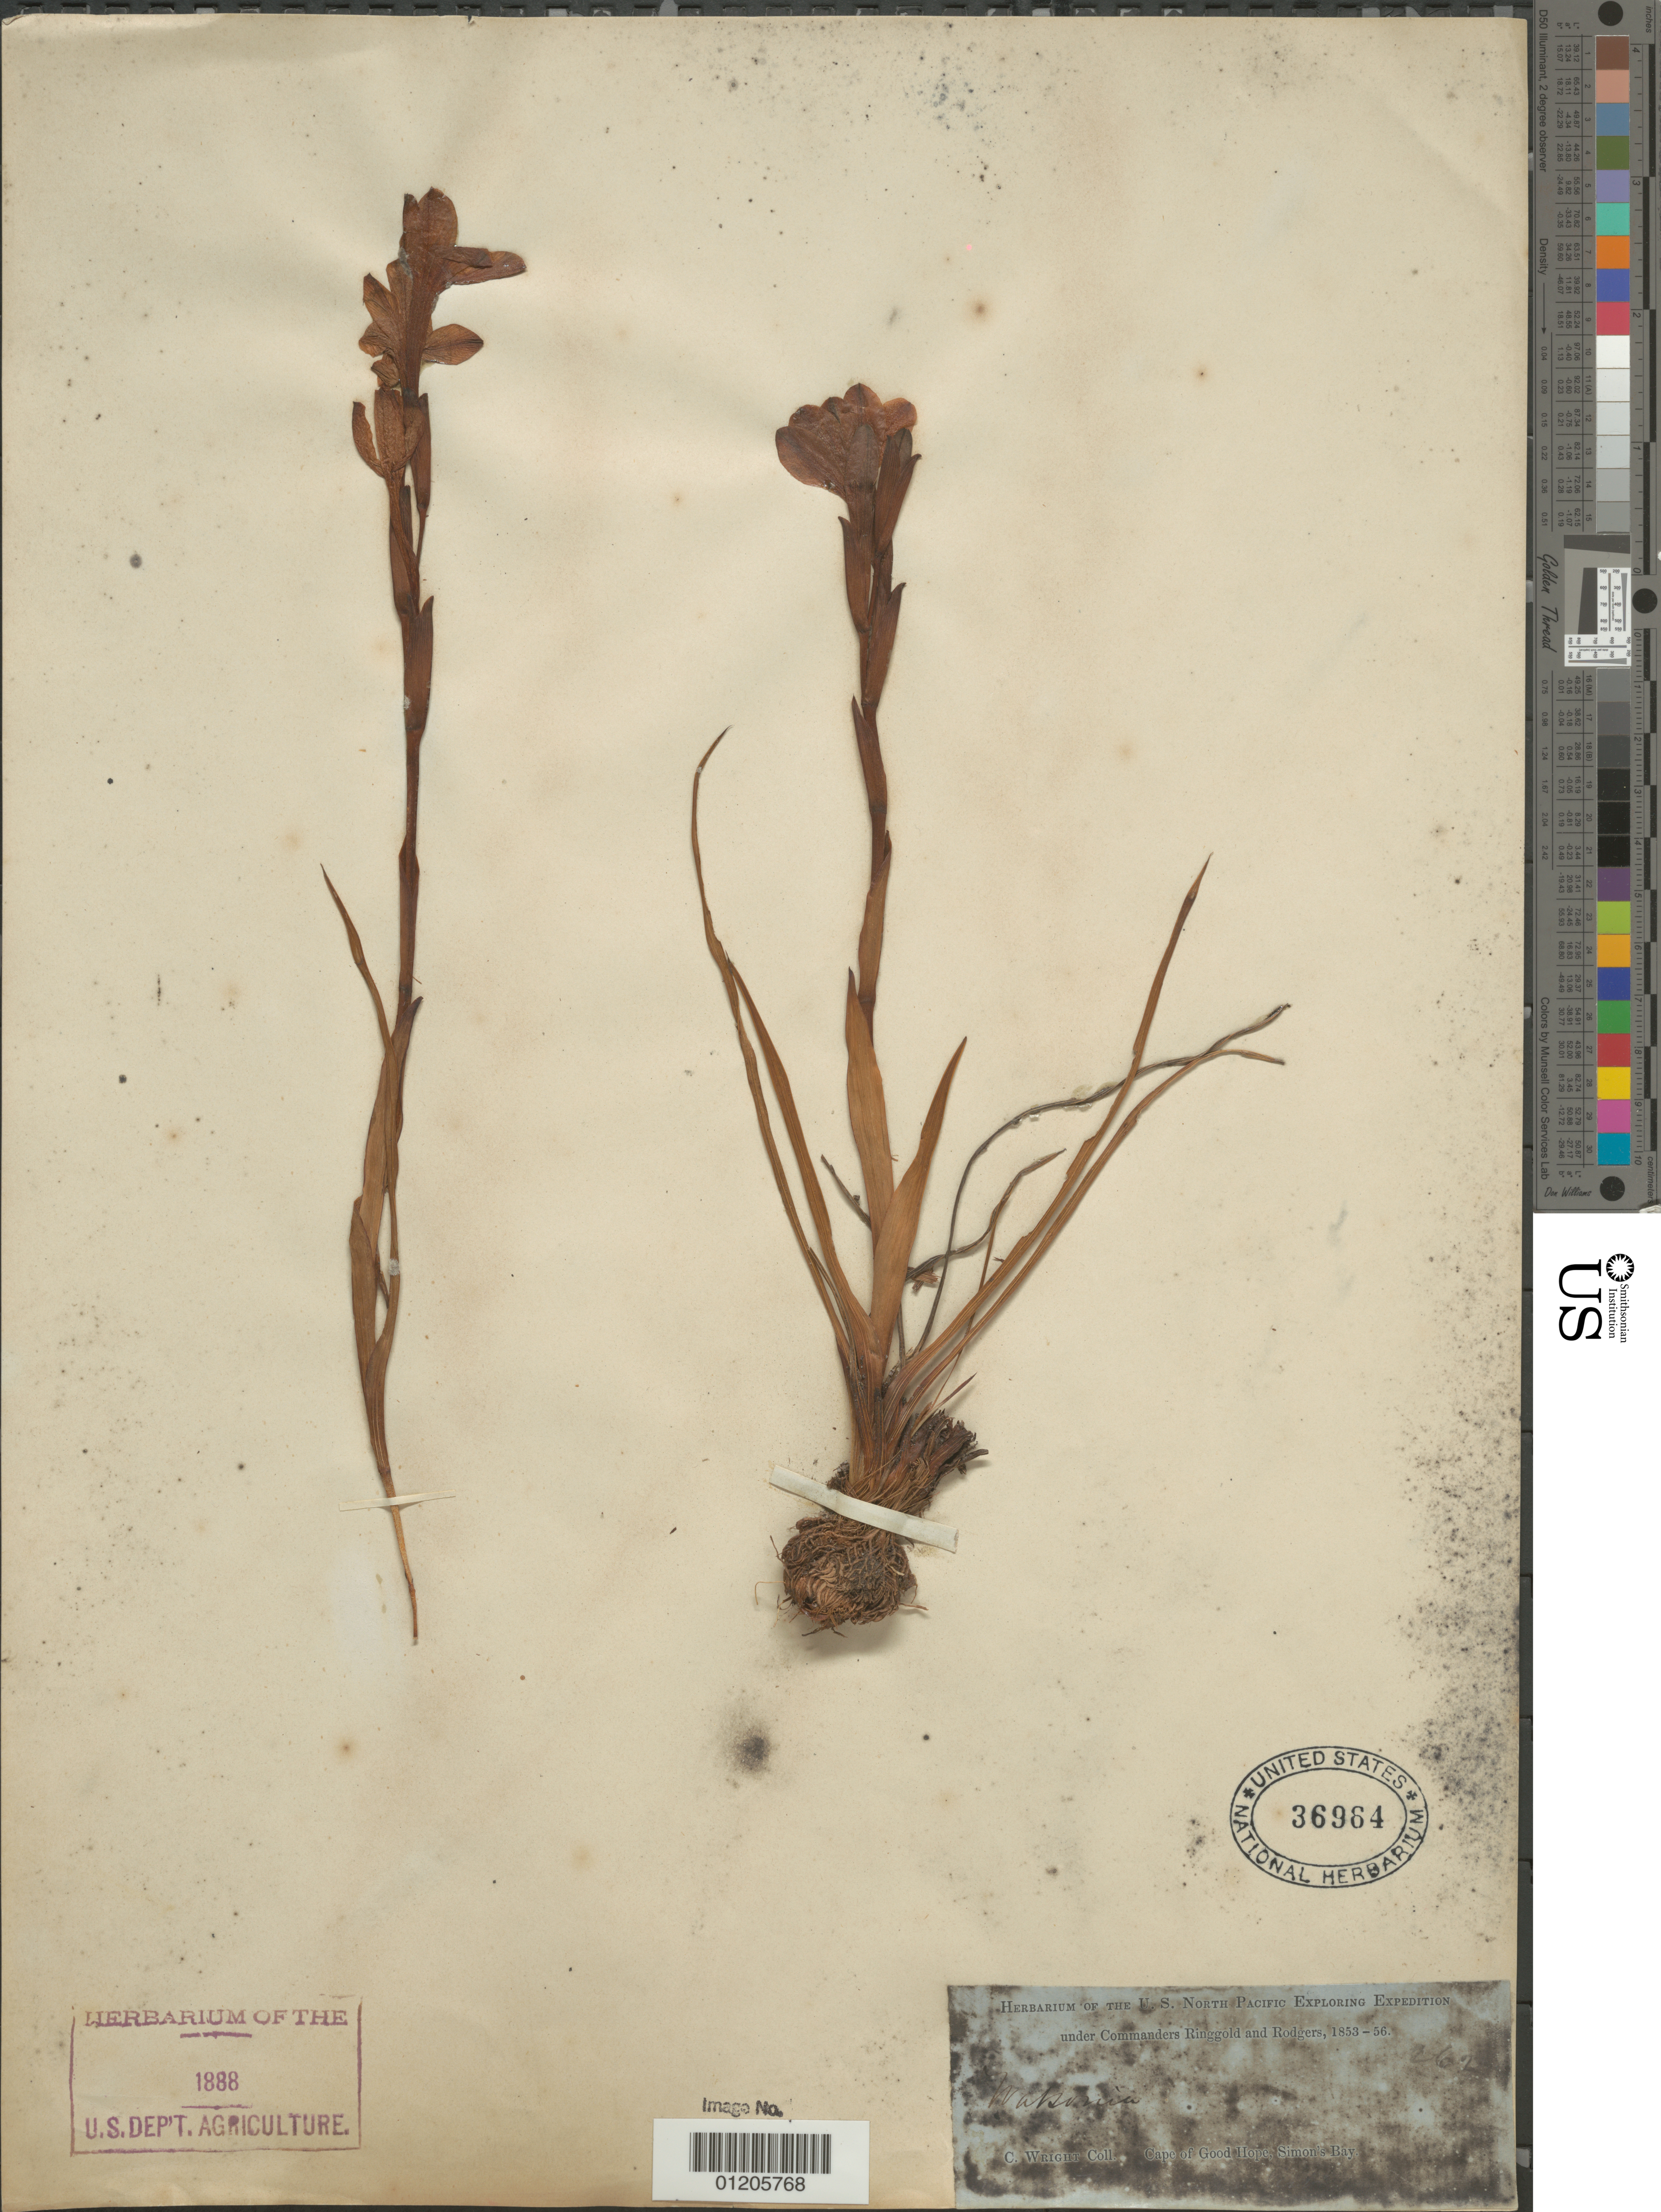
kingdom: Plantae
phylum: Tracheophyta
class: Liliopsida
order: Asparagales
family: Iridaceae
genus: Watsonia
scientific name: Watsonia sp.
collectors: C. Wright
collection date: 1853/1856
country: South Africa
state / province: Western Cape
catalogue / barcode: US 36964